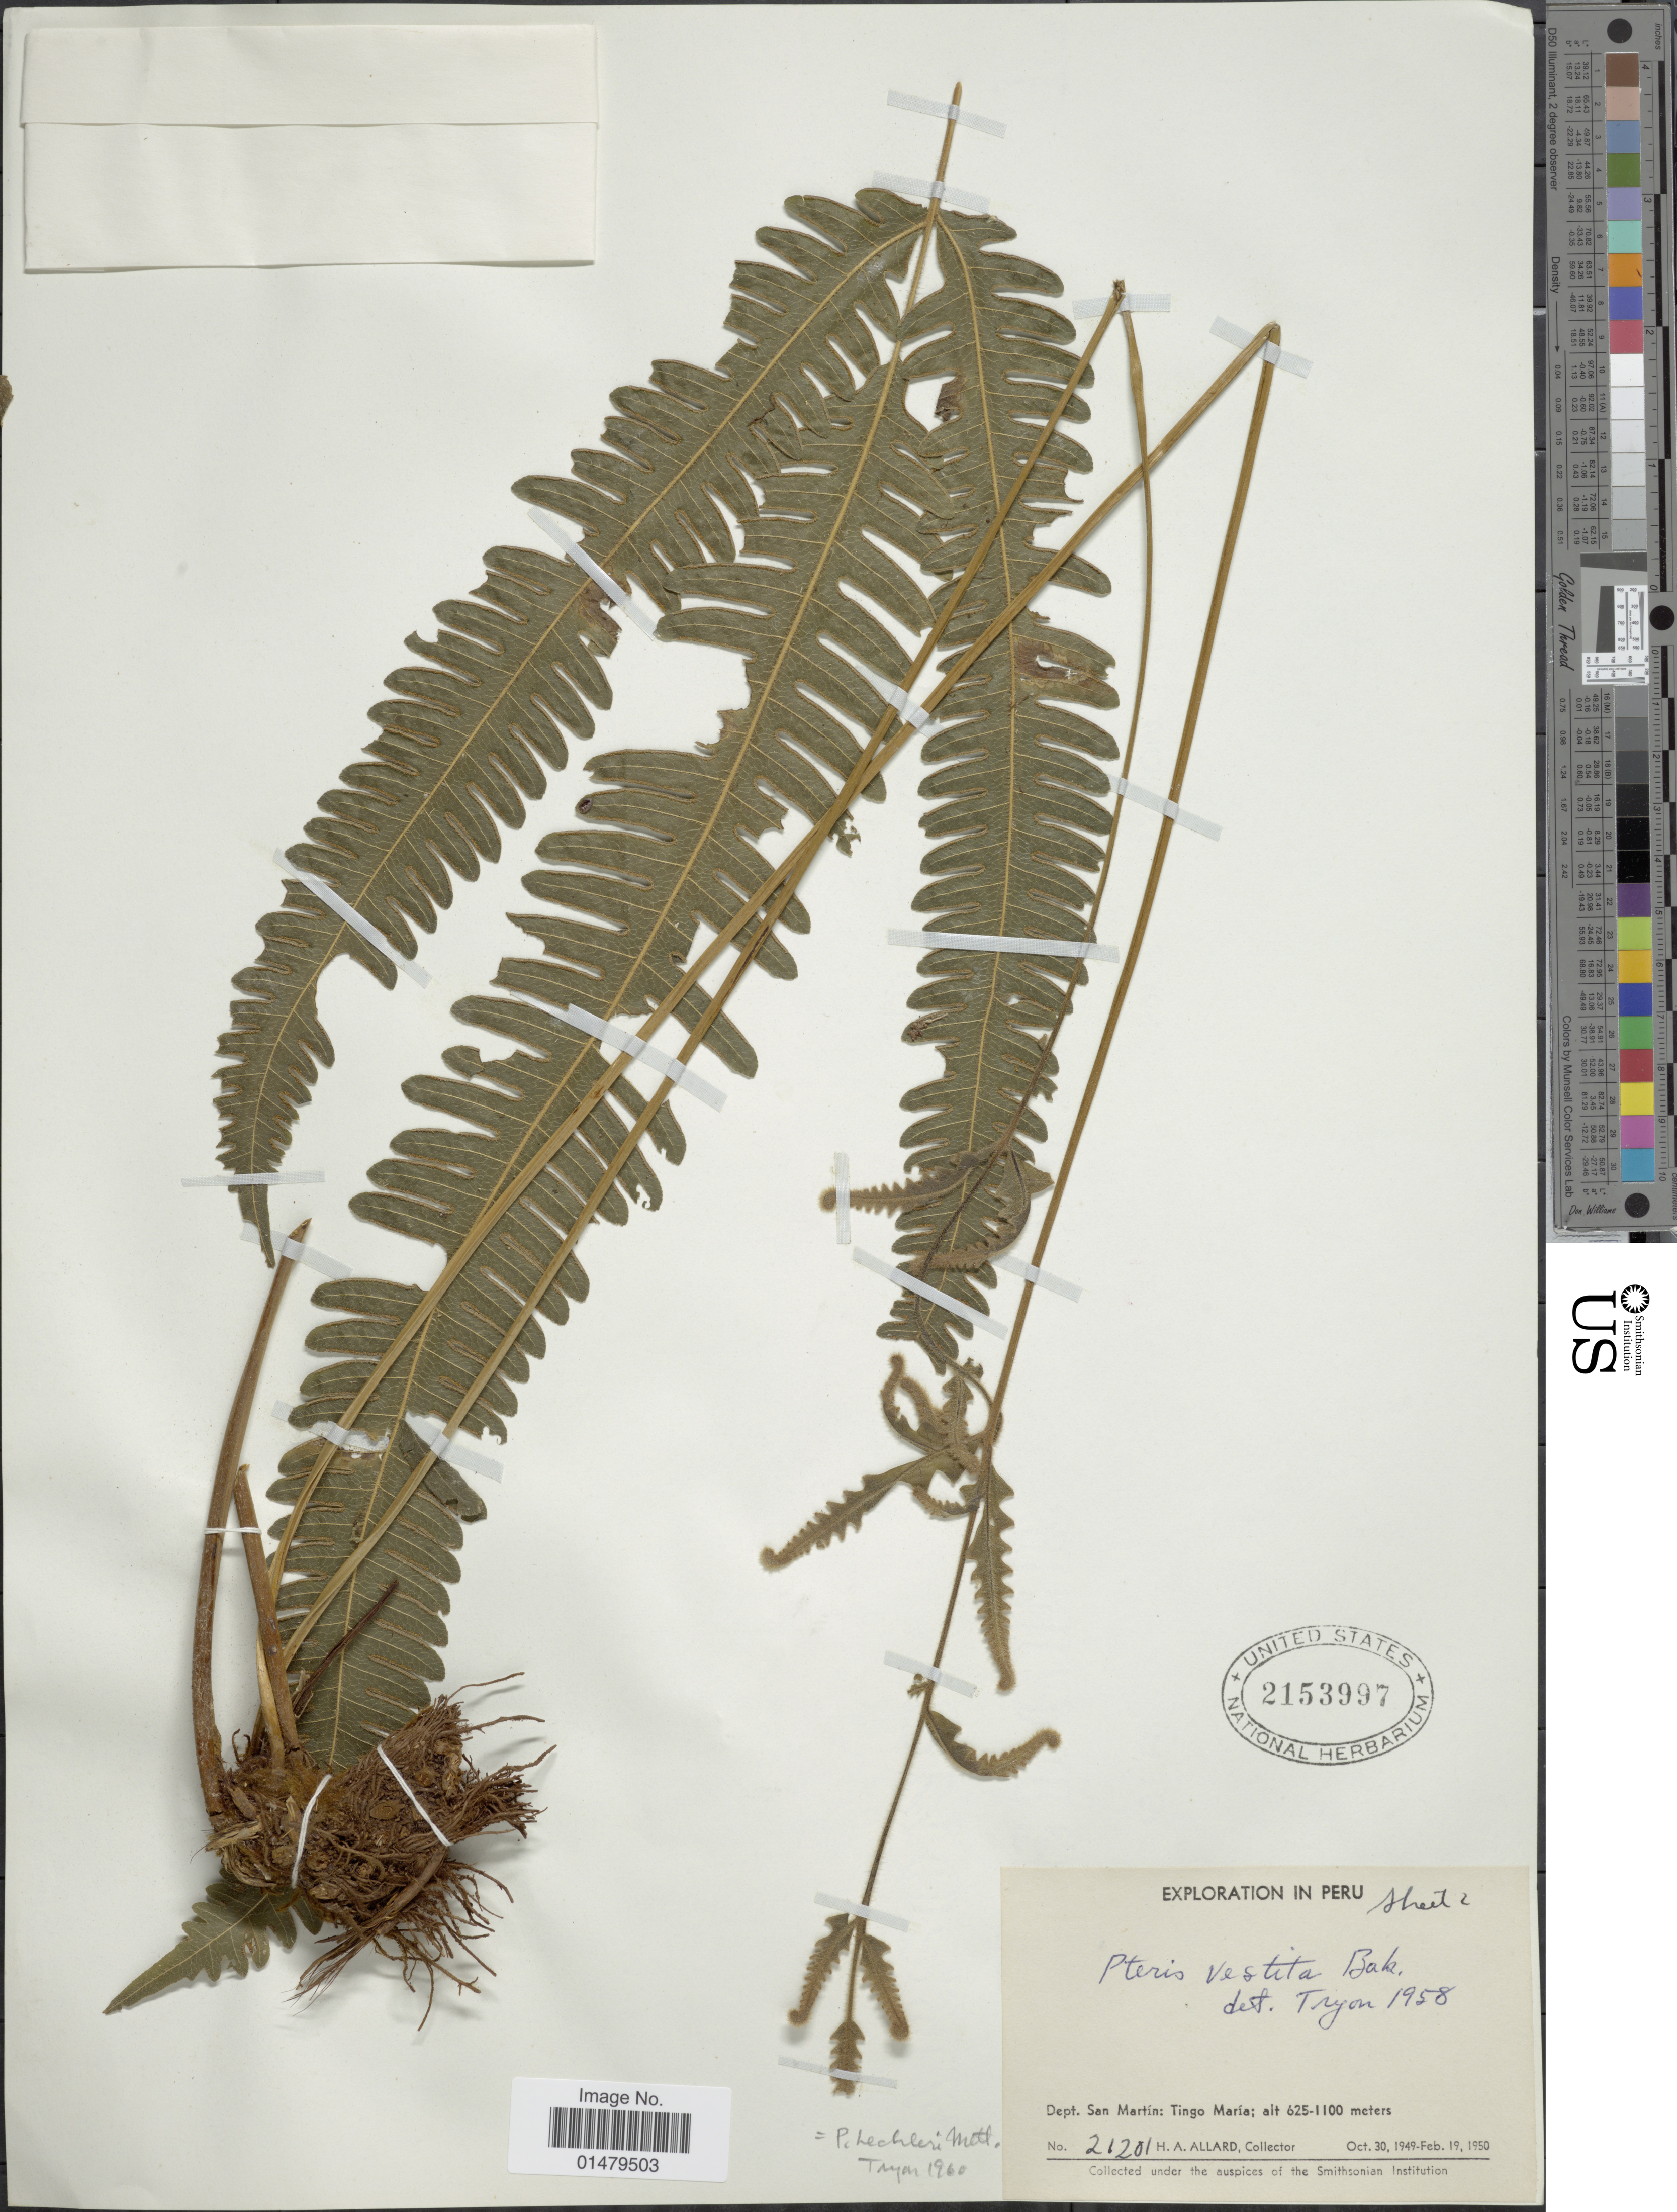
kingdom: Plantae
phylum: Tracheophyta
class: Polypodiopsida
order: Polypodiales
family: Pteridaceae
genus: Pteris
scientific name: Pteris lechleri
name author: Mett.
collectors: H. A. Allard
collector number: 21201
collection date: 1949-10-30/1950-02-19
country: Peru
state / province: San Martín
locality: Dept. San Martin: Tingo Maria.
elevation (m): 625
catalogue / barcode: US 2153997